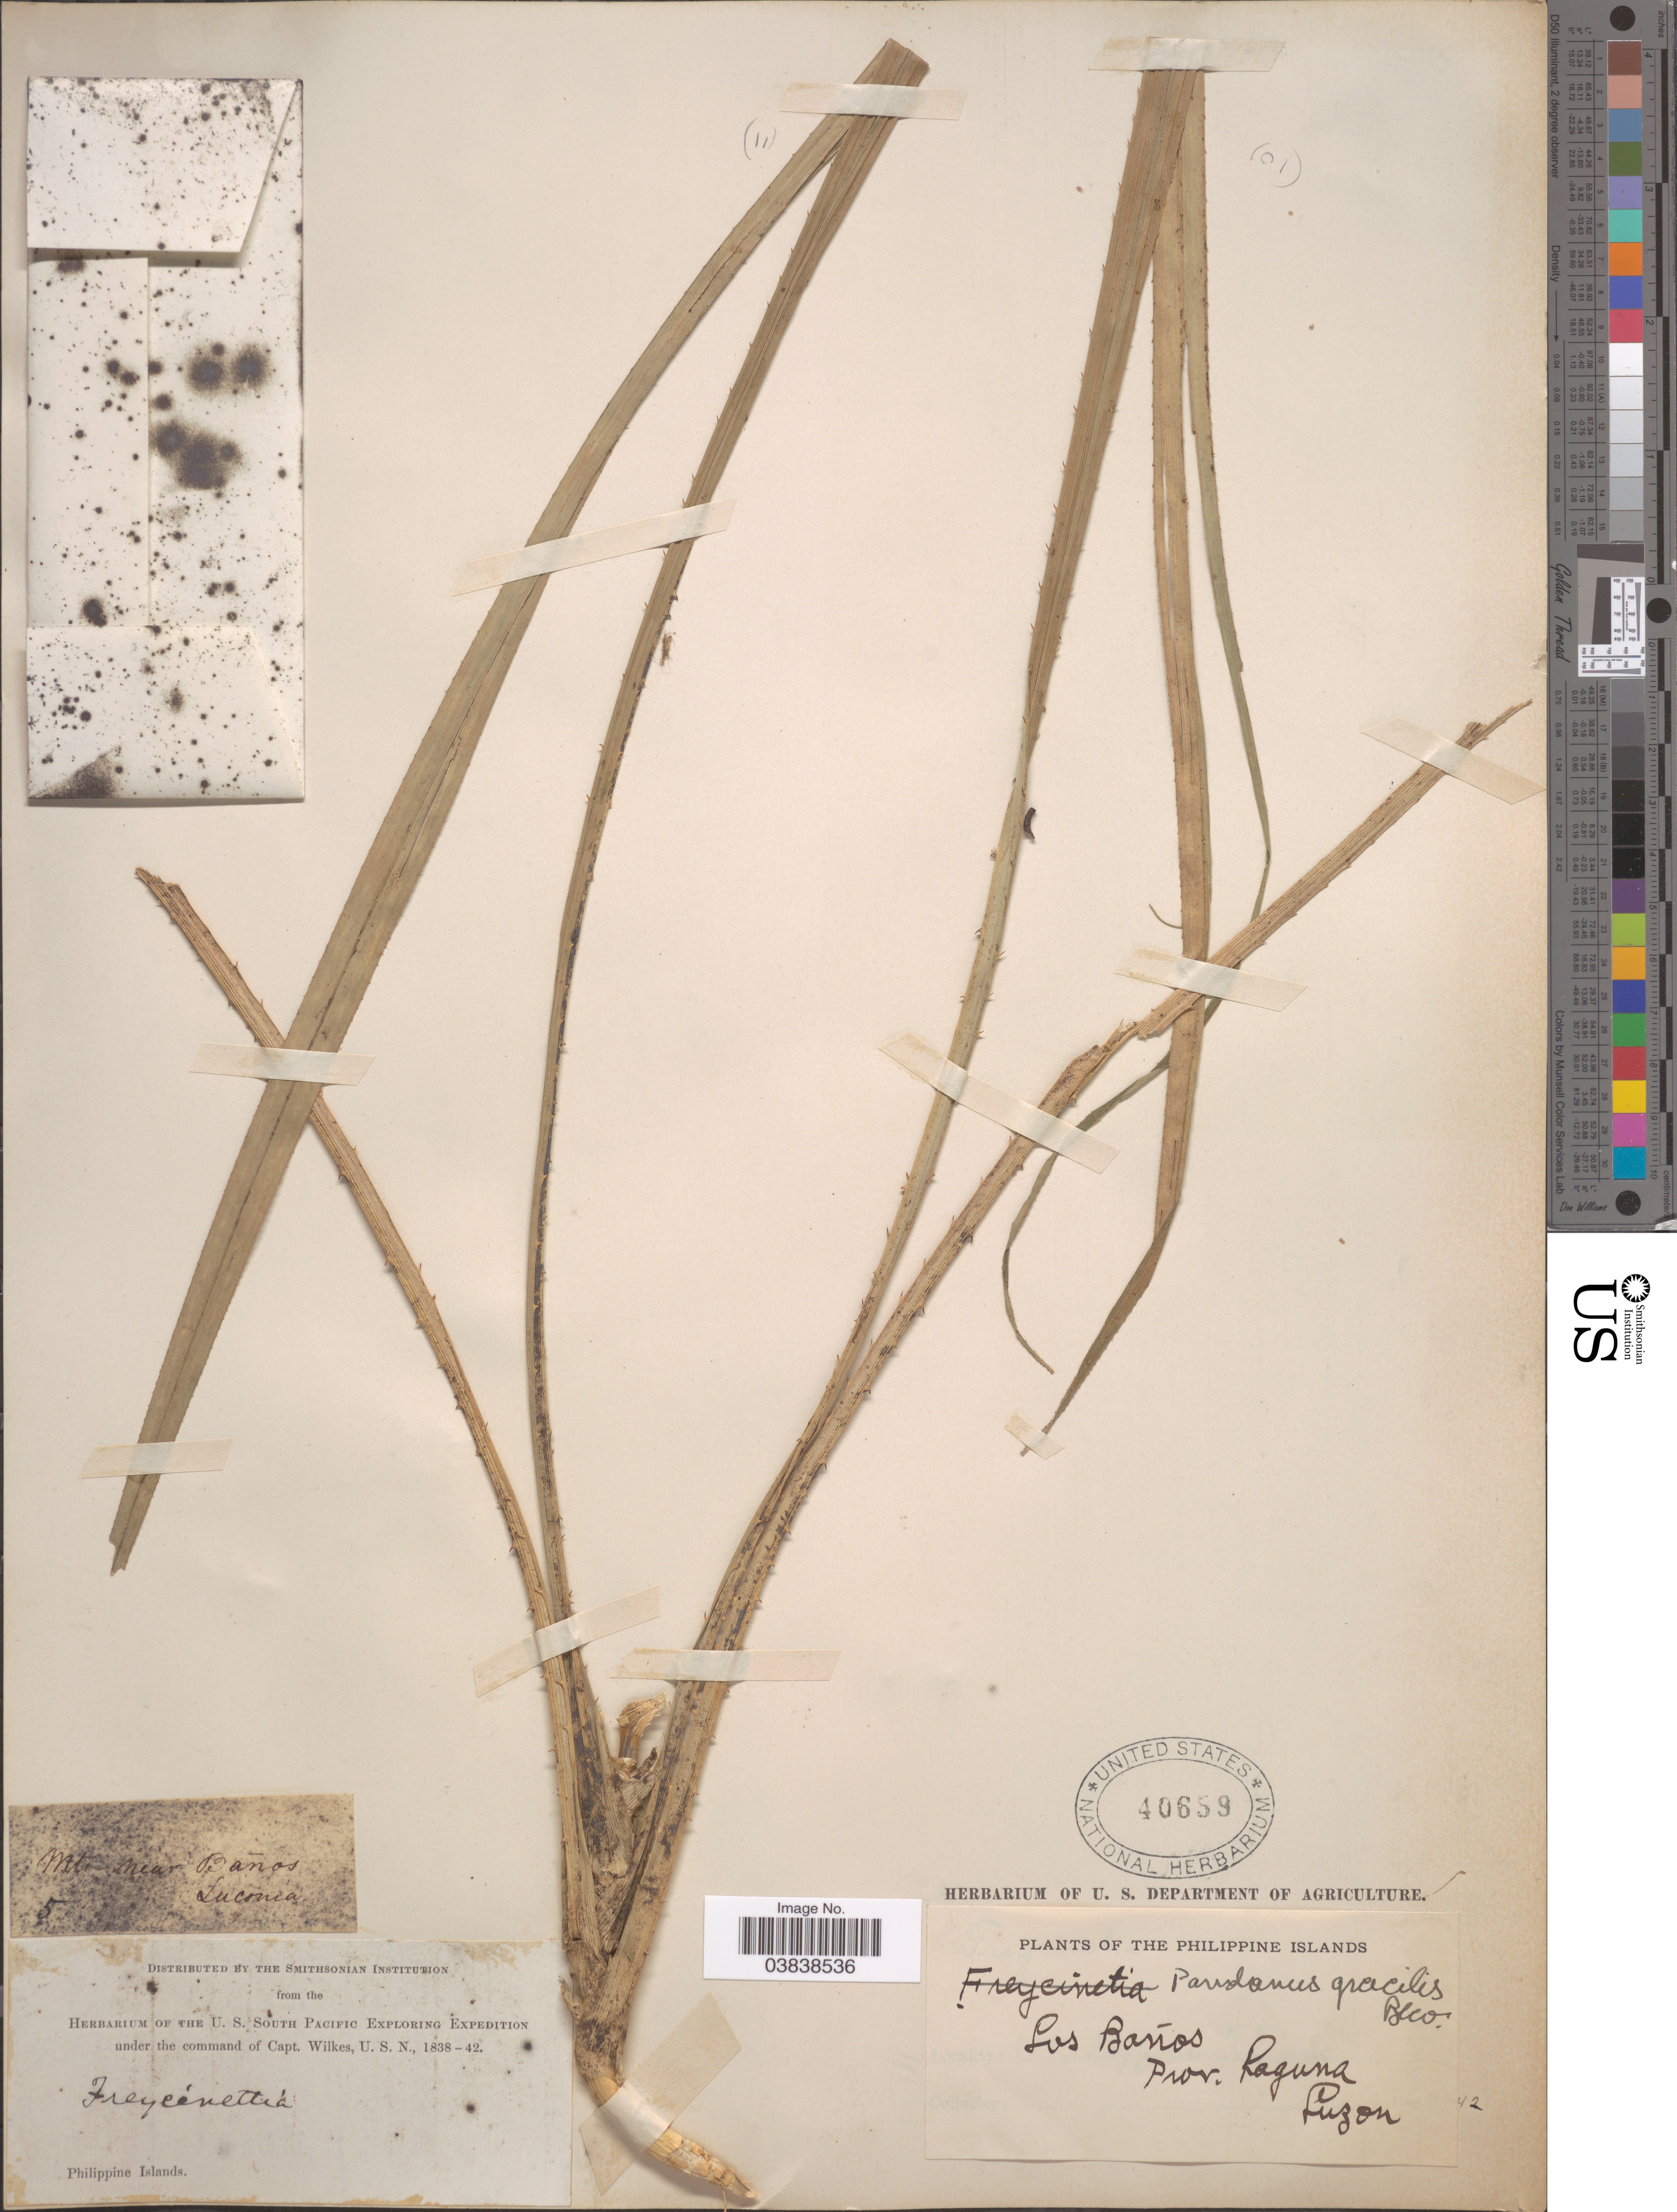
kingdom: Plantae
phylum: Tracheophyta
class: Liliopsida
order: Pandanales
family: Pandanaceae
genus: Pandanus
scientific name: Pandanus gracilis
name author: Blanco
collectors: Wilkes Explor. Exped.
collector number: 5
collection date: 1838/1842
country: Philippines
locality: Mt. near Los Baños, Prov. Laguna, Luzon.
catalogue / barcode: US 40659